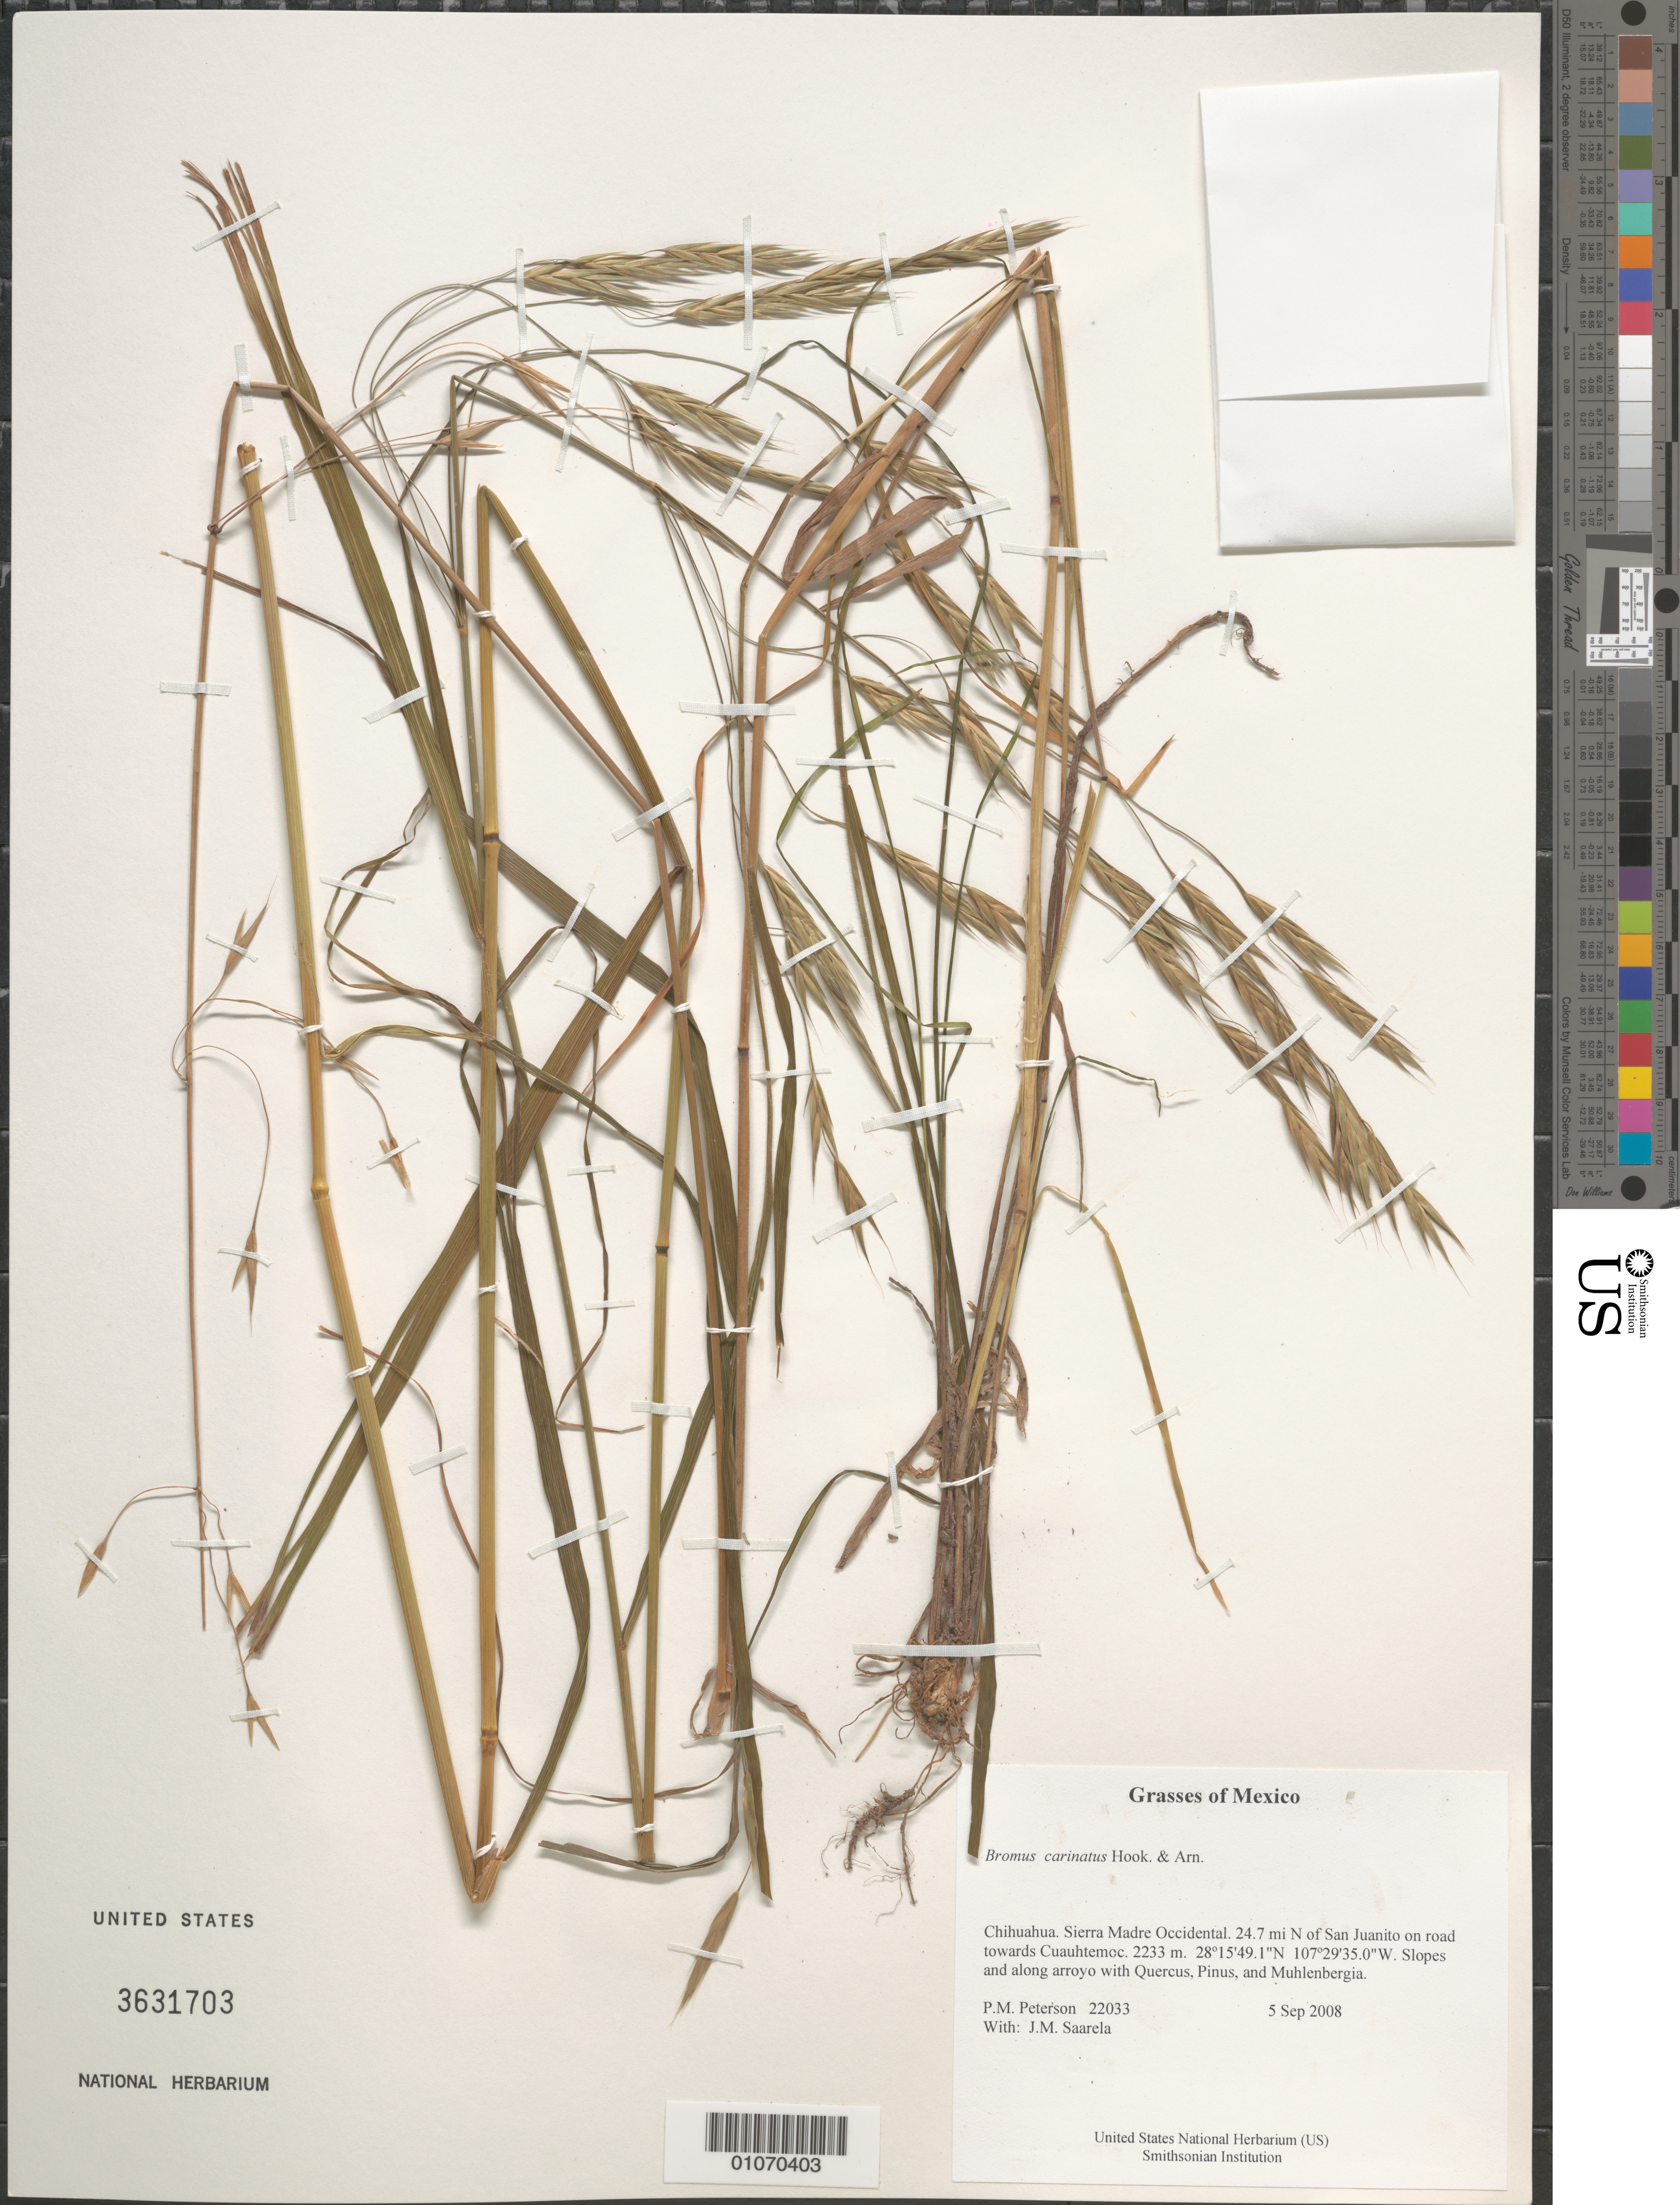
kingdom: Plantae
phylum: Tracheophyta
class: Liliopsida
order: Poales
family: Poaceae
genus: Bromus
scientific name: Bromus carinatus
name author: Hook. & Arn.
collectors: P. M. Peterson & J. Saarela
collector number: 22033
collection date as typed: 05 Sep 2008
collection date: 2008-09-05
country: Mexico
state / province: Chihuahua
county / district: Sierra Madre Occidental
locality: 24.7 mi N of San Juanito on road towards Cuauhtemoc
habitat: Slopes and along arroyo with Quercus, Pinus, and Muhlenbergia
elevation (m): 2233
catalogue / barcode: US 3631703